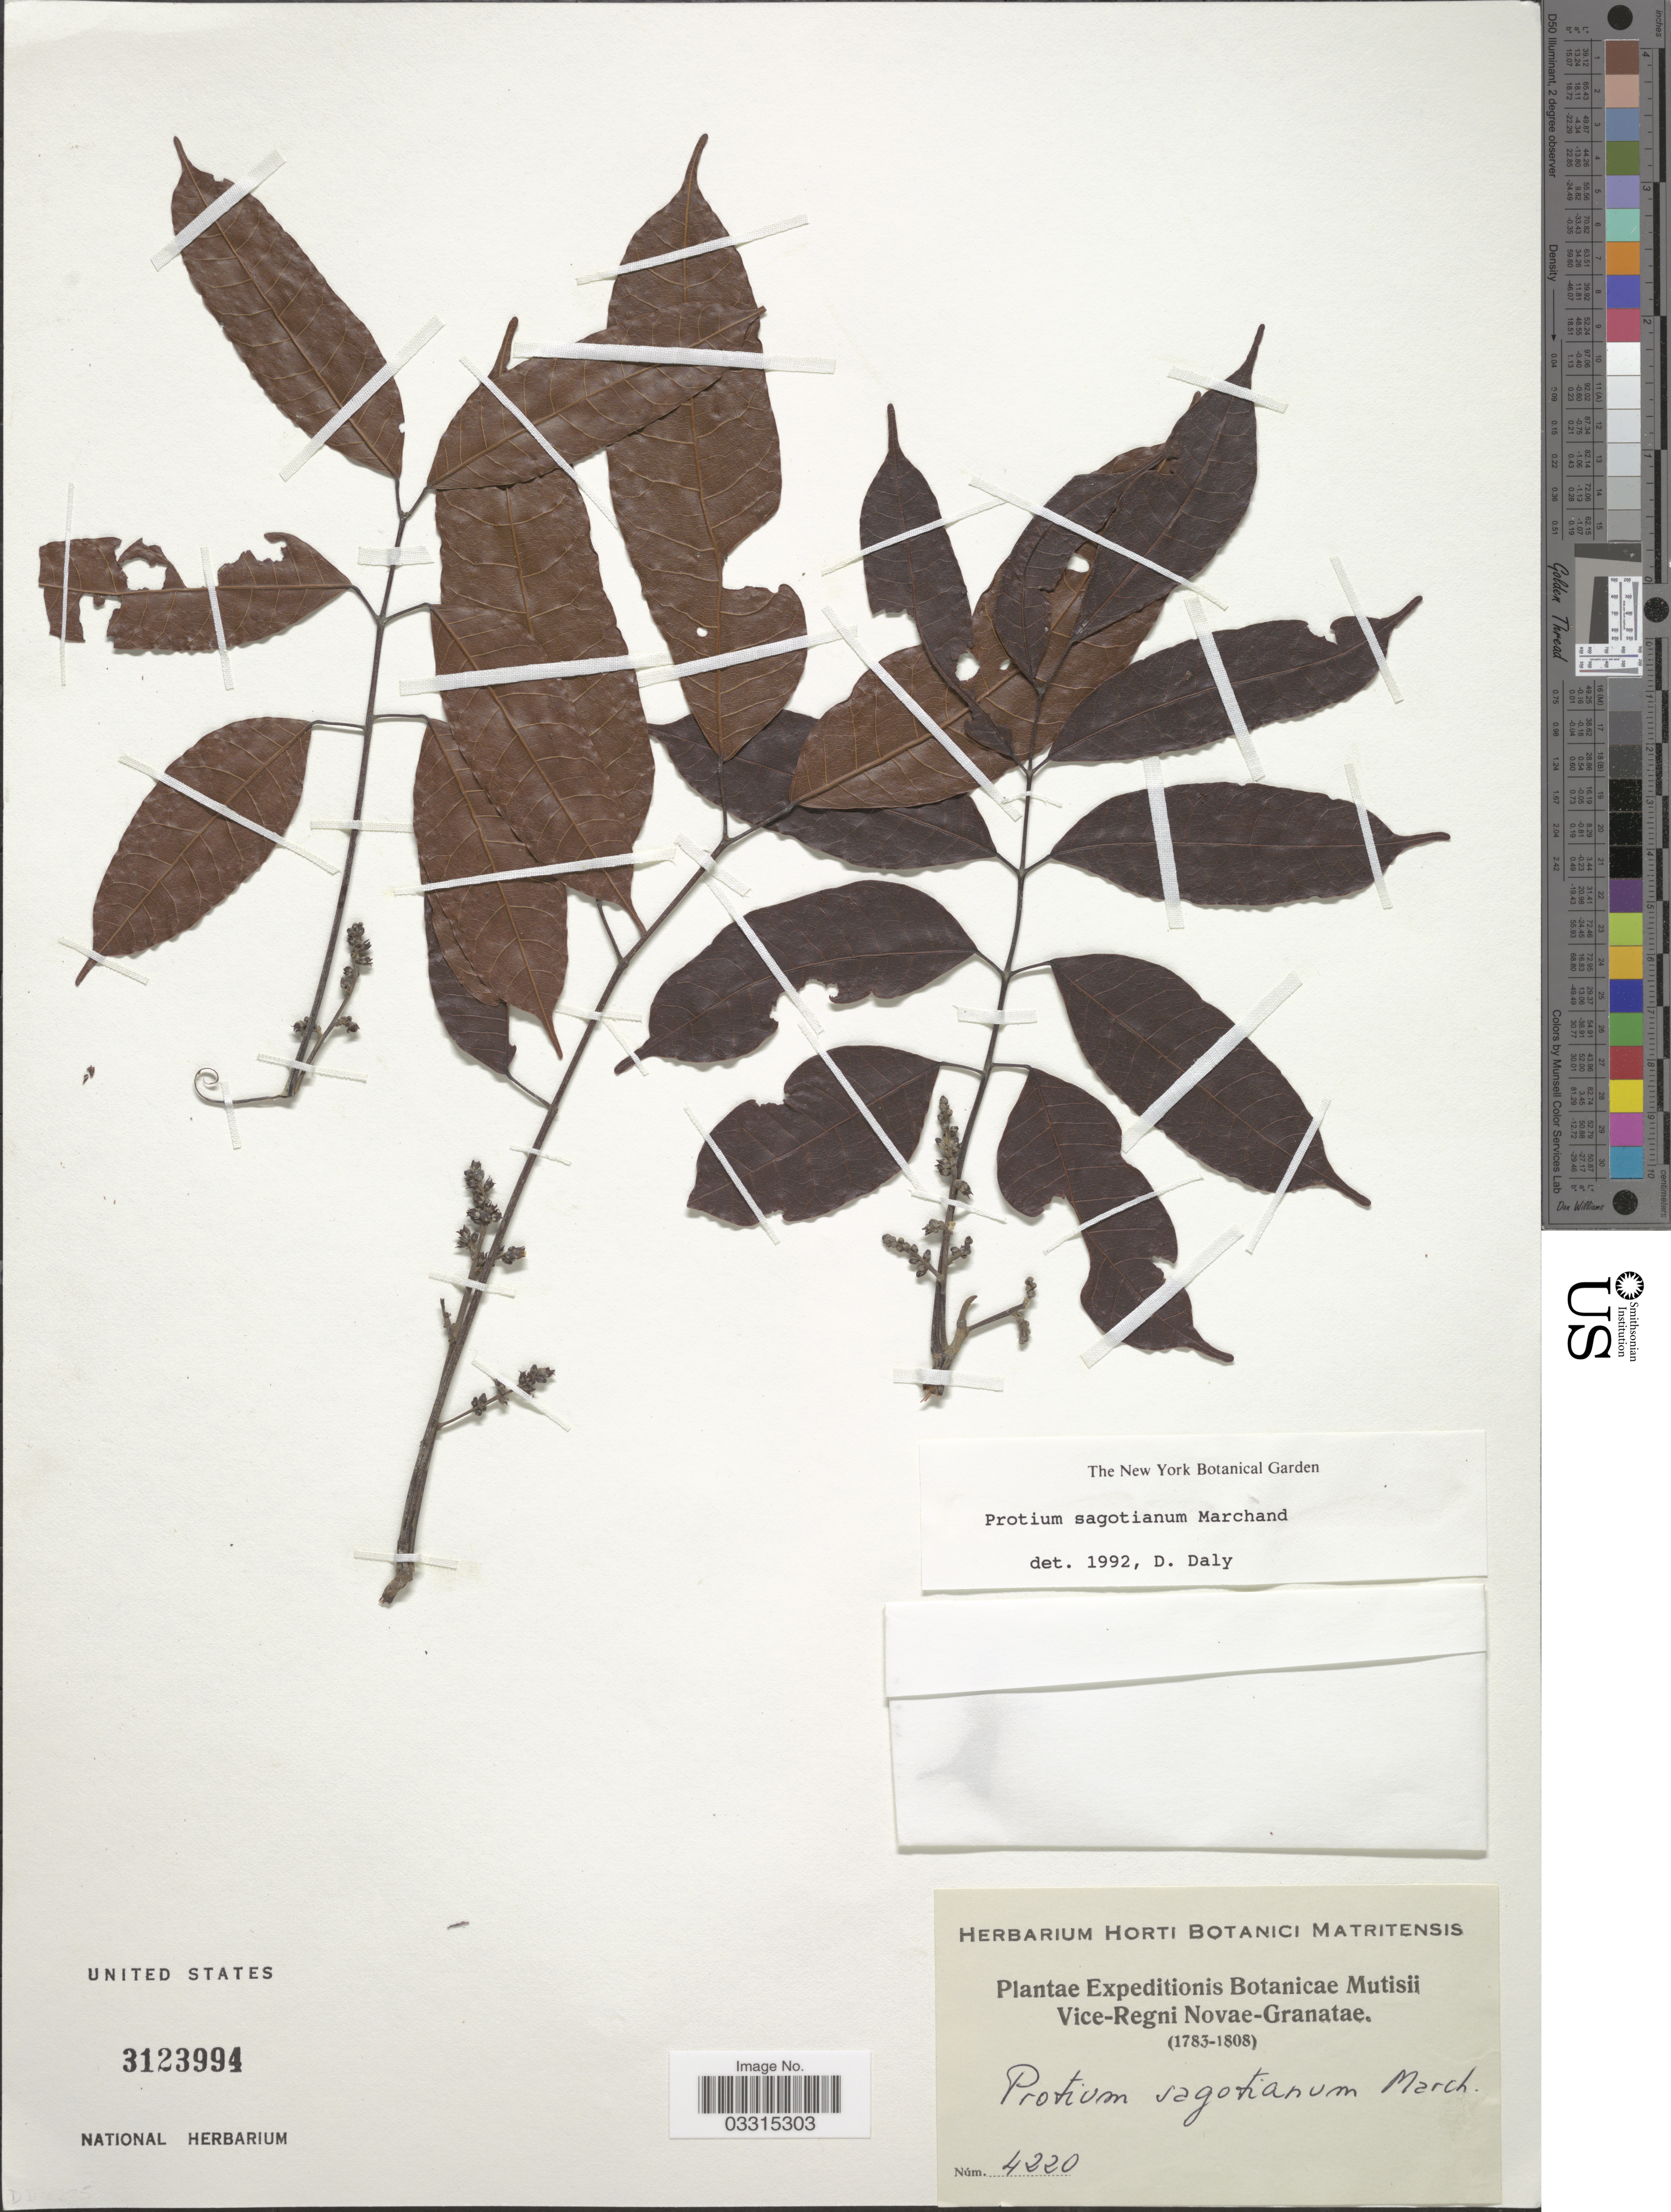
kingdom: Plantae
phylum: Tracheophyta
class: Magnoliopsida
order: Sapindales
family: Burseraceae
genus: Protium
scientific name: Protium sagotianum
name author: Marchand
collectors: Expeditions Botanicae Mutisii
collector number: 4220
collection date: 1783/1808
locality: Vice-Regni Novae-Granatae.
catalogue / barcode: US 3123994